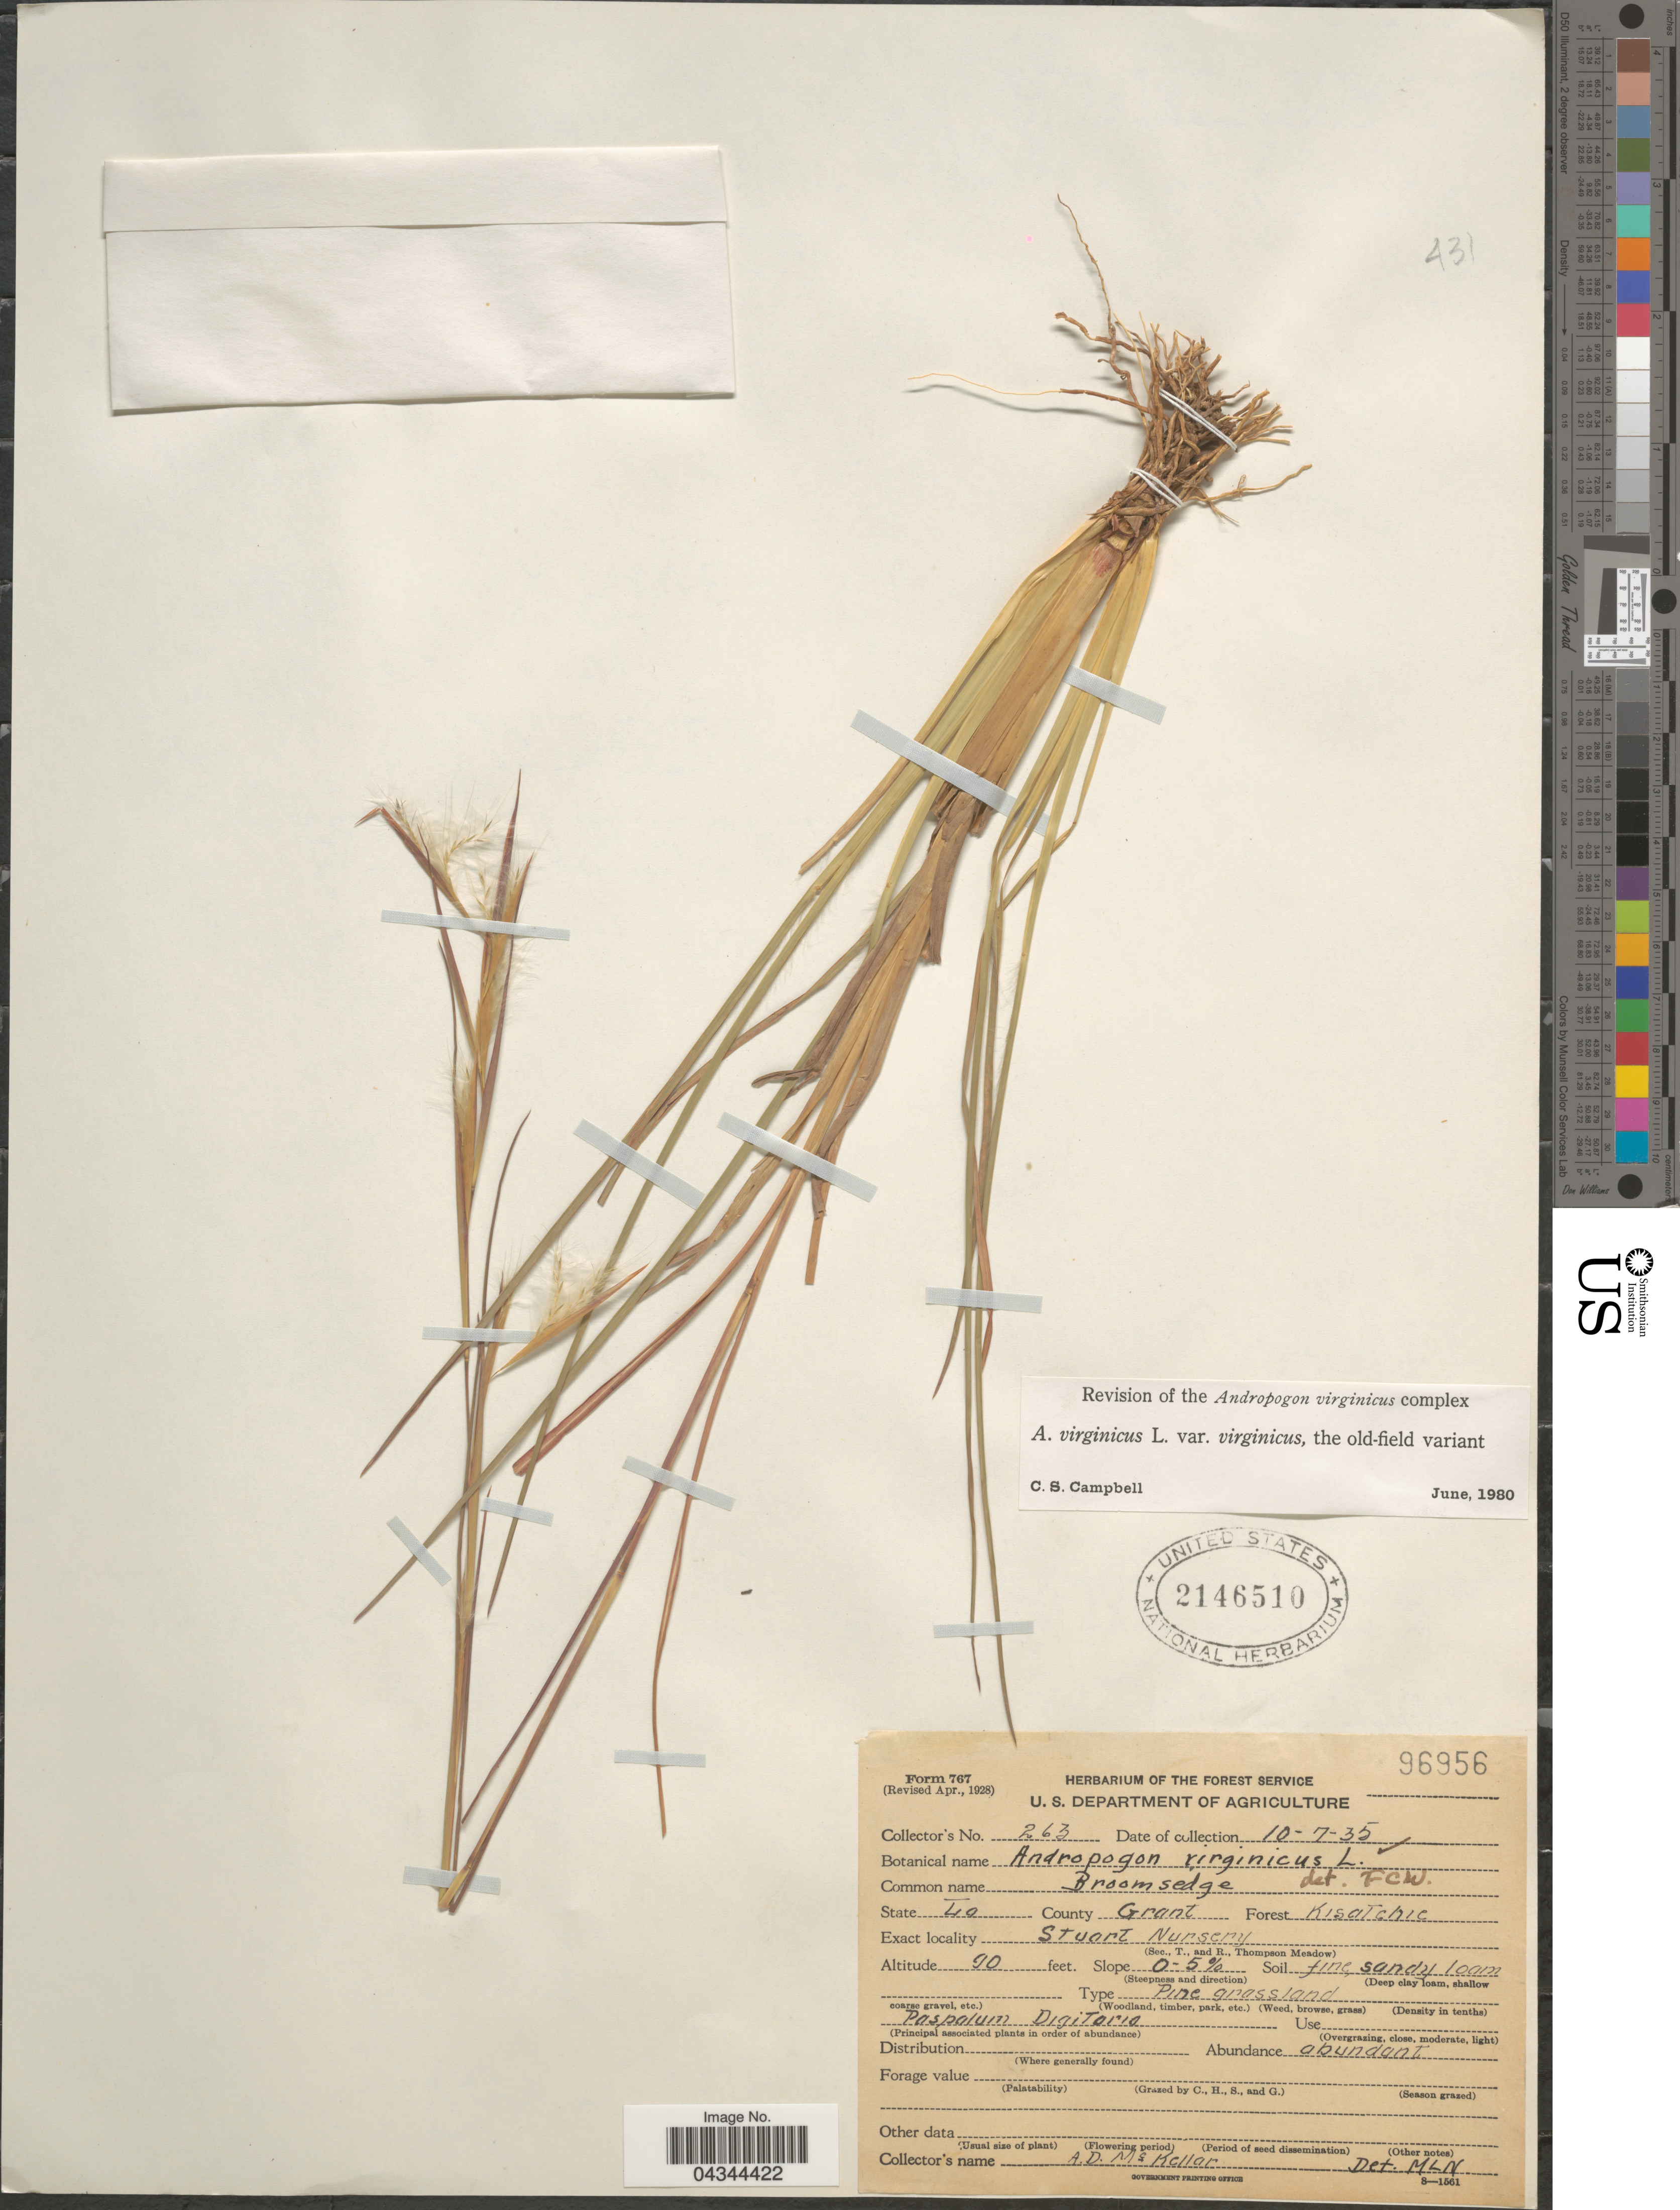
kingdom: Plantae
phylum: Tracheophyta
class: Liliopsida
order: Poales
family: Poaceae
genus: Andropogon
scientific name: Andropogon virginicus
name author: L.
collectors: A. McKellar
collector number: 263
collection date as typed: Transcribed d/m/y: 7/10/35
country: United States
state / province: Louisiana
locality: County Grant. Forest Kisatchie. Stuart Nursery.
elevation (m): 27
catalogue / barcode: US 2146510